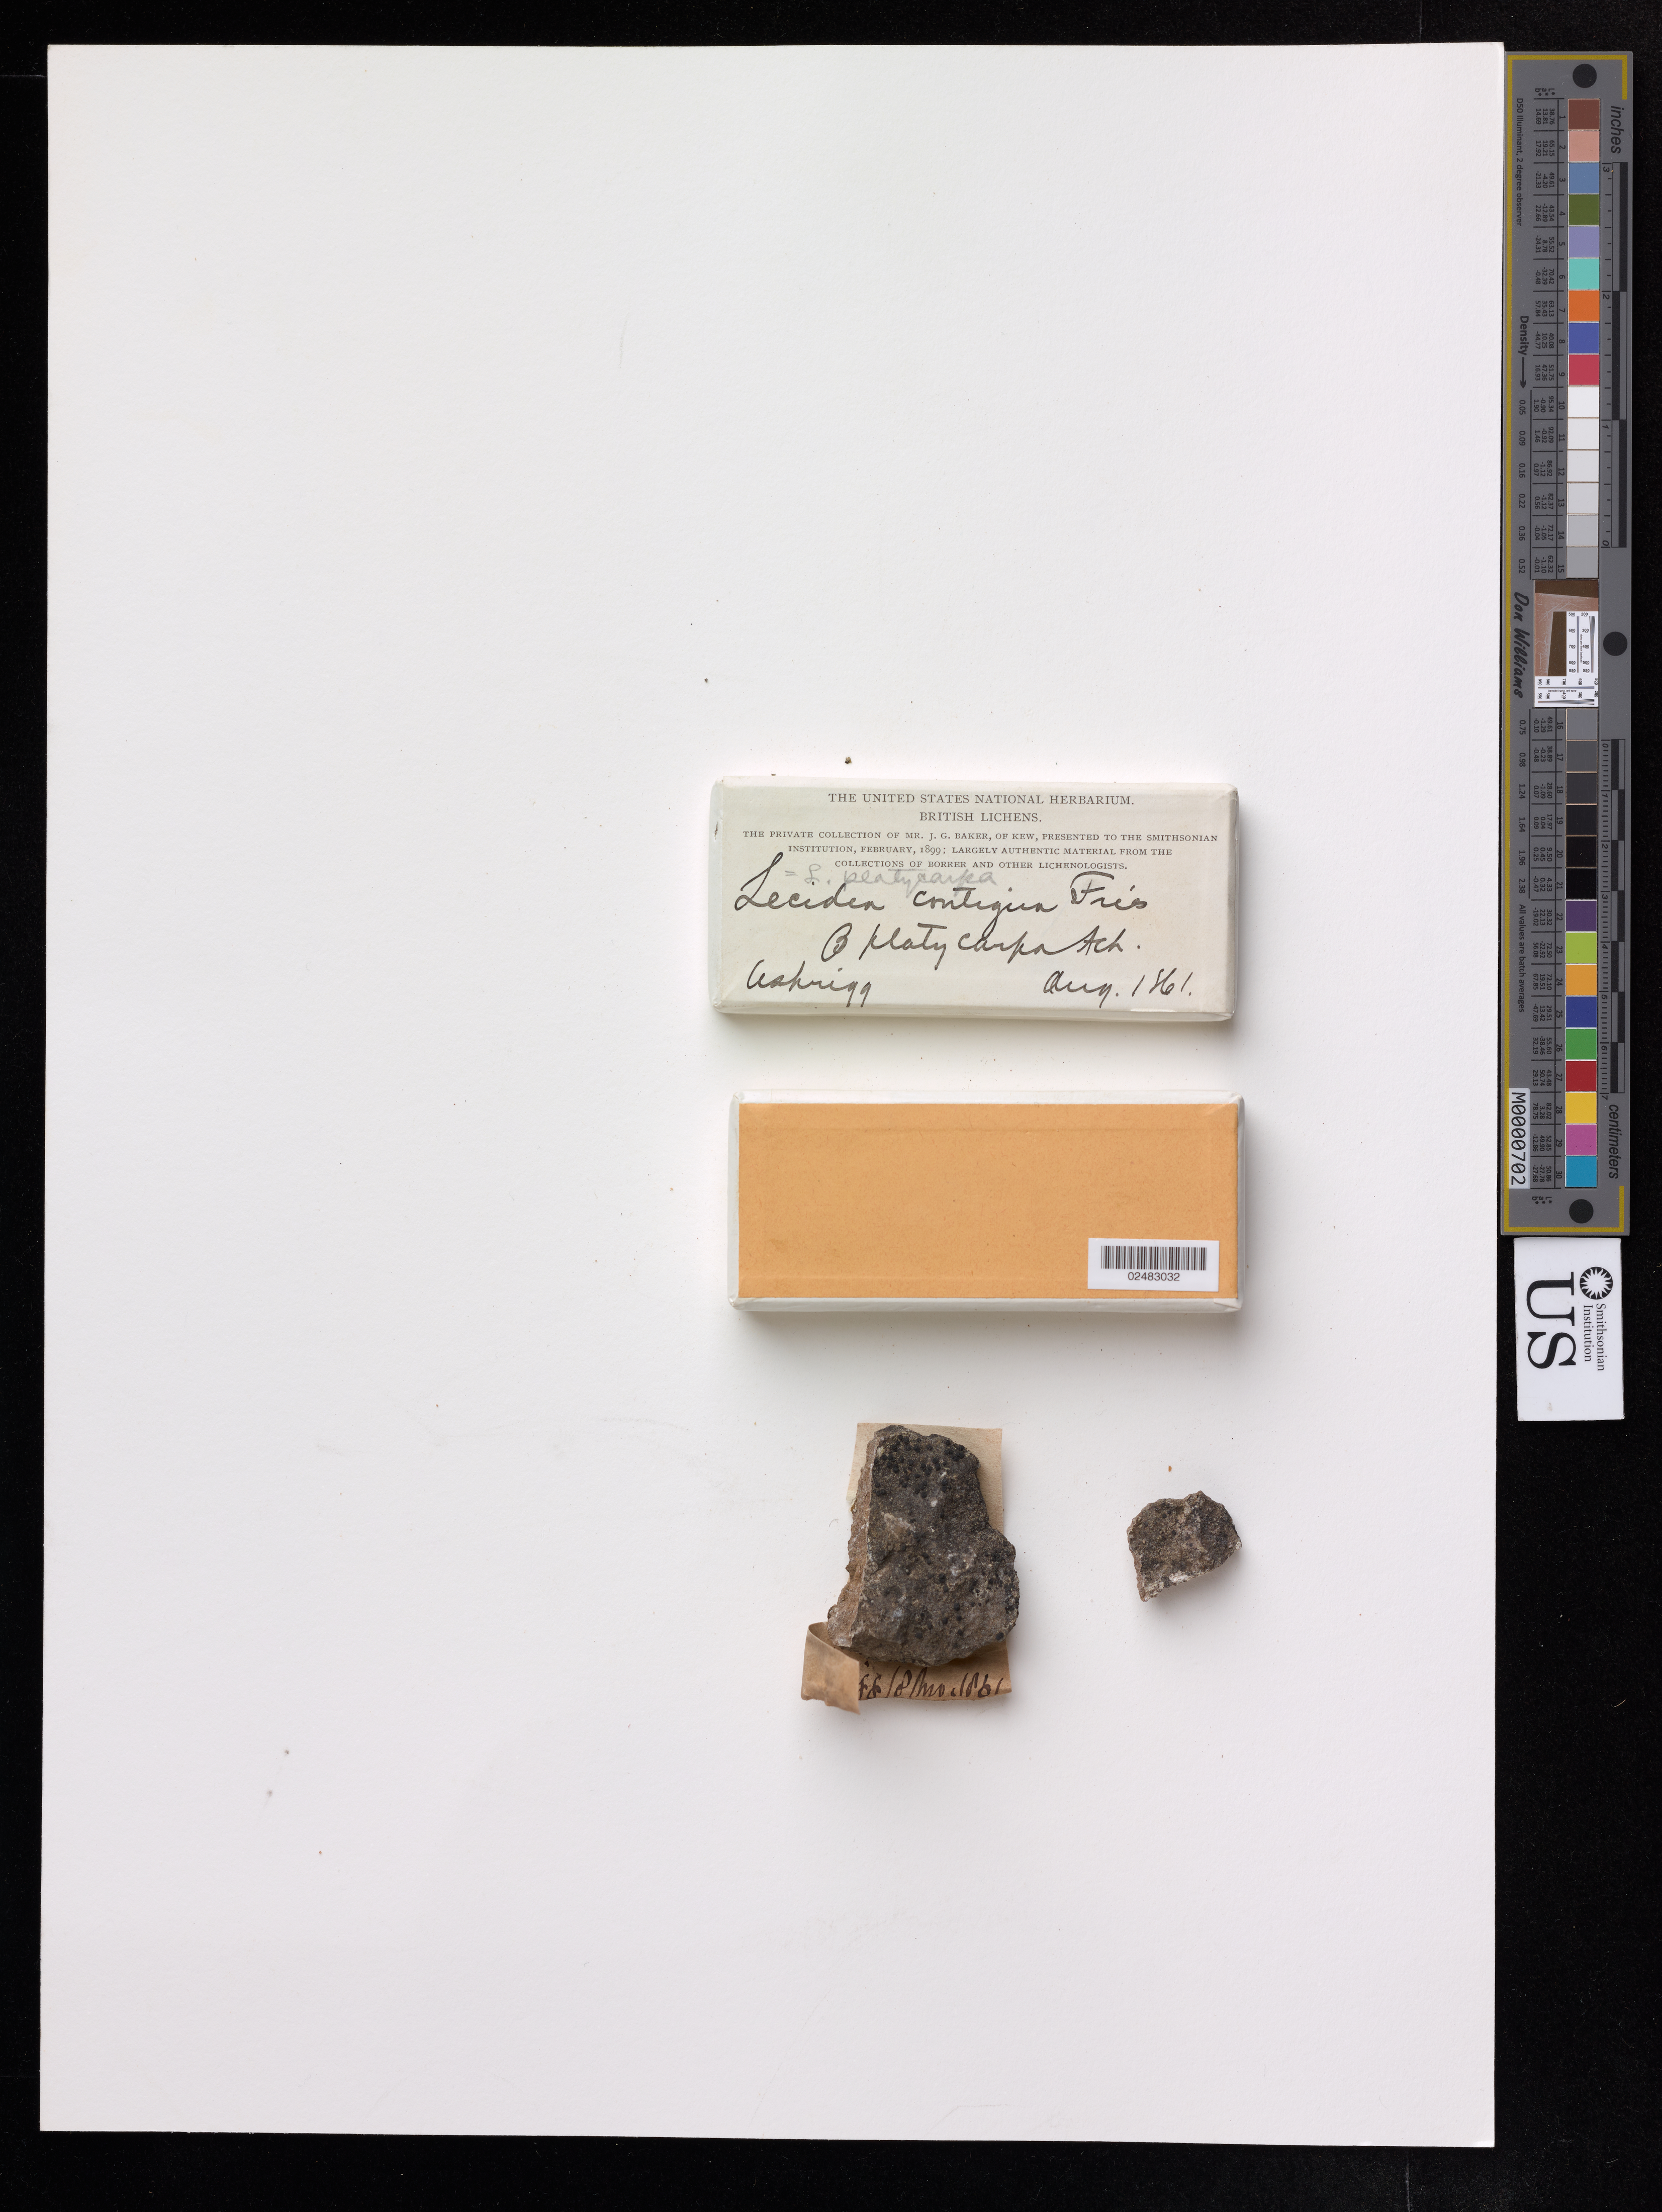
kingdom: Fungi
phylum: Ascomycota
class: Lecanoromycetes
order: Lecideales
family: Lecideaceae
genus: Lecidea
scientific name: Lecidea platycarpa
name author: Ach.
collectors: ex herb. J.G. Baker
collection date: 1961-08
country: United Kingdom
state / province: England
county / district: North Yorkshire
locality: Askrigg.